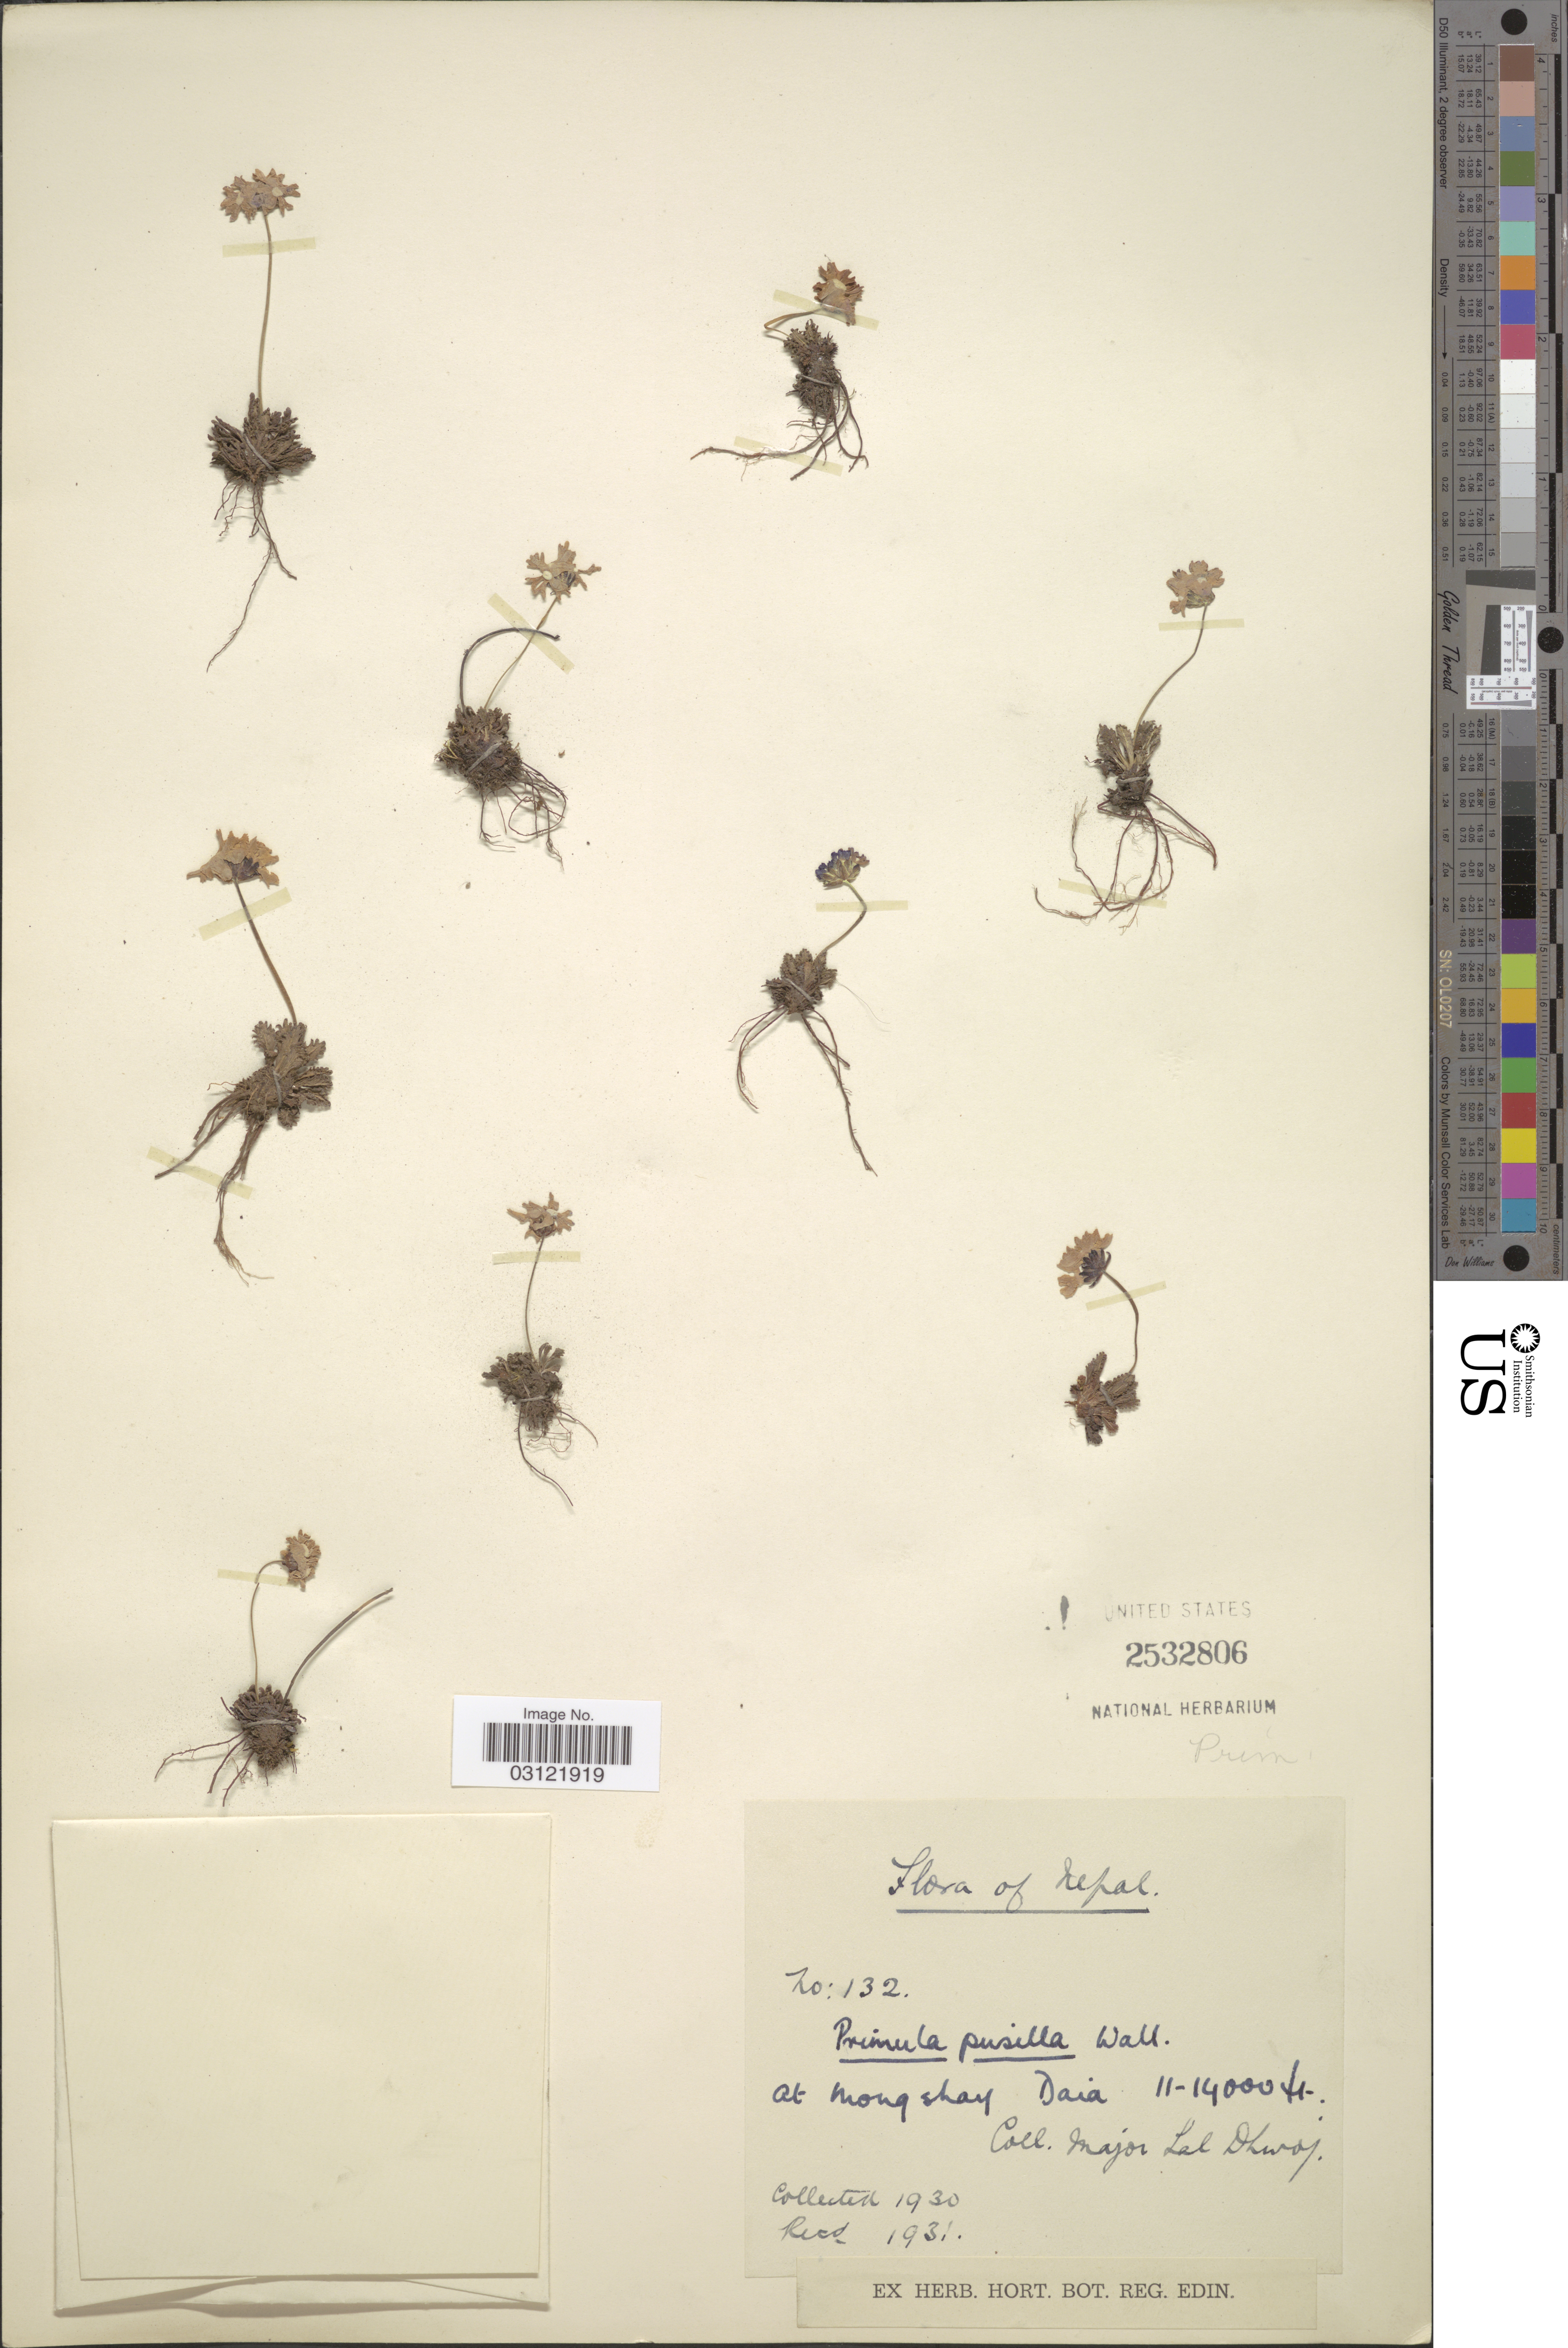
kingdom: Plantae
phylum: Tracheophyta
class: Magnoliopsida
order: Ericales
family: Primulaceae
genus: Primula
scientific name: Primula pusilla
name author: Goldie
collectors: Lal Dhwoj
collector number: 132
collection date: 1930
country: Nepal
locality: At Mong Shay, Daia.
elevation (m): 3353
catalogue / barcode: US 2532806